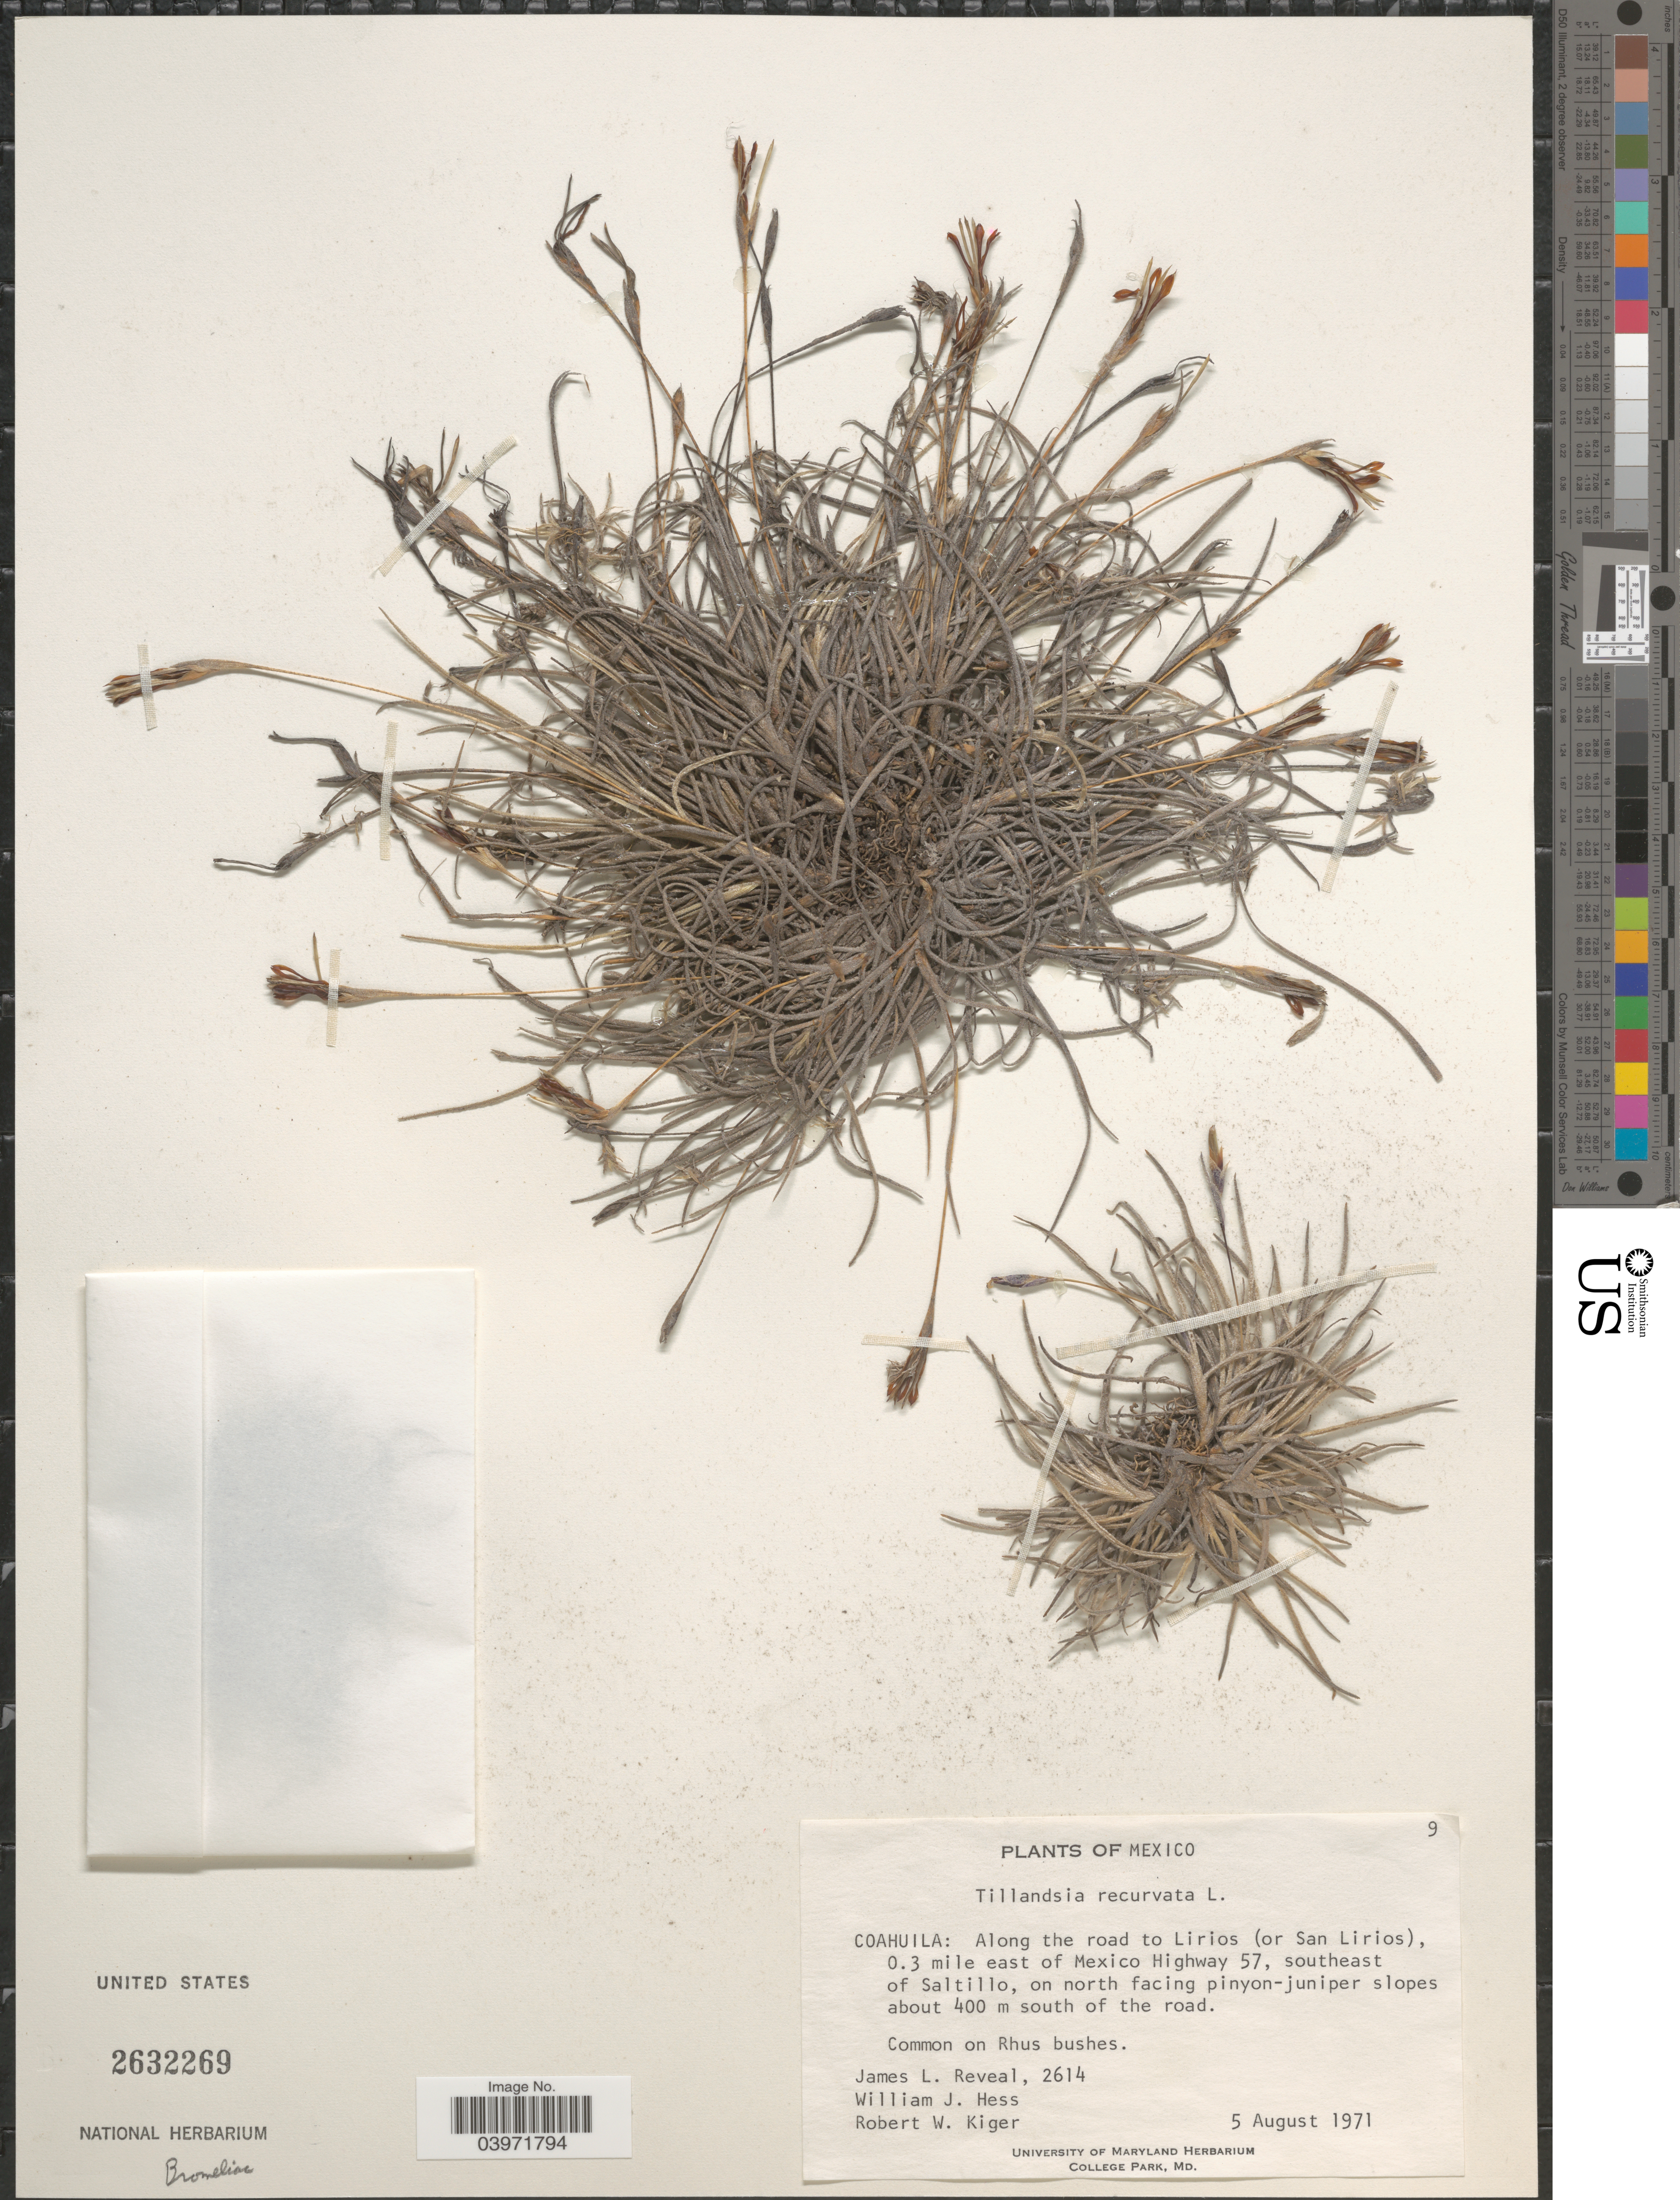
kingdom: Plantae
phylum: Tracheophyta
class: Liliopsida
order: Poales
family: Bromeliaceae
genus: Tillandsia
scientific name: Tillandsia recurvata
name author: L.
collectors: J. L. Reveal, W. Hess & R. Kiger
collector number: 2614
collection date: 1971-08-05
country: Mexico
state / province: Coahuila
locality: Along the road to Lirios (or San Lirios), 0.3 mile east of Mexico Highway 57, southeast of Saltillo, on north facing pinyon-juniper slopes about 400 m south of the road.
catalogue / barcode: US 2632269